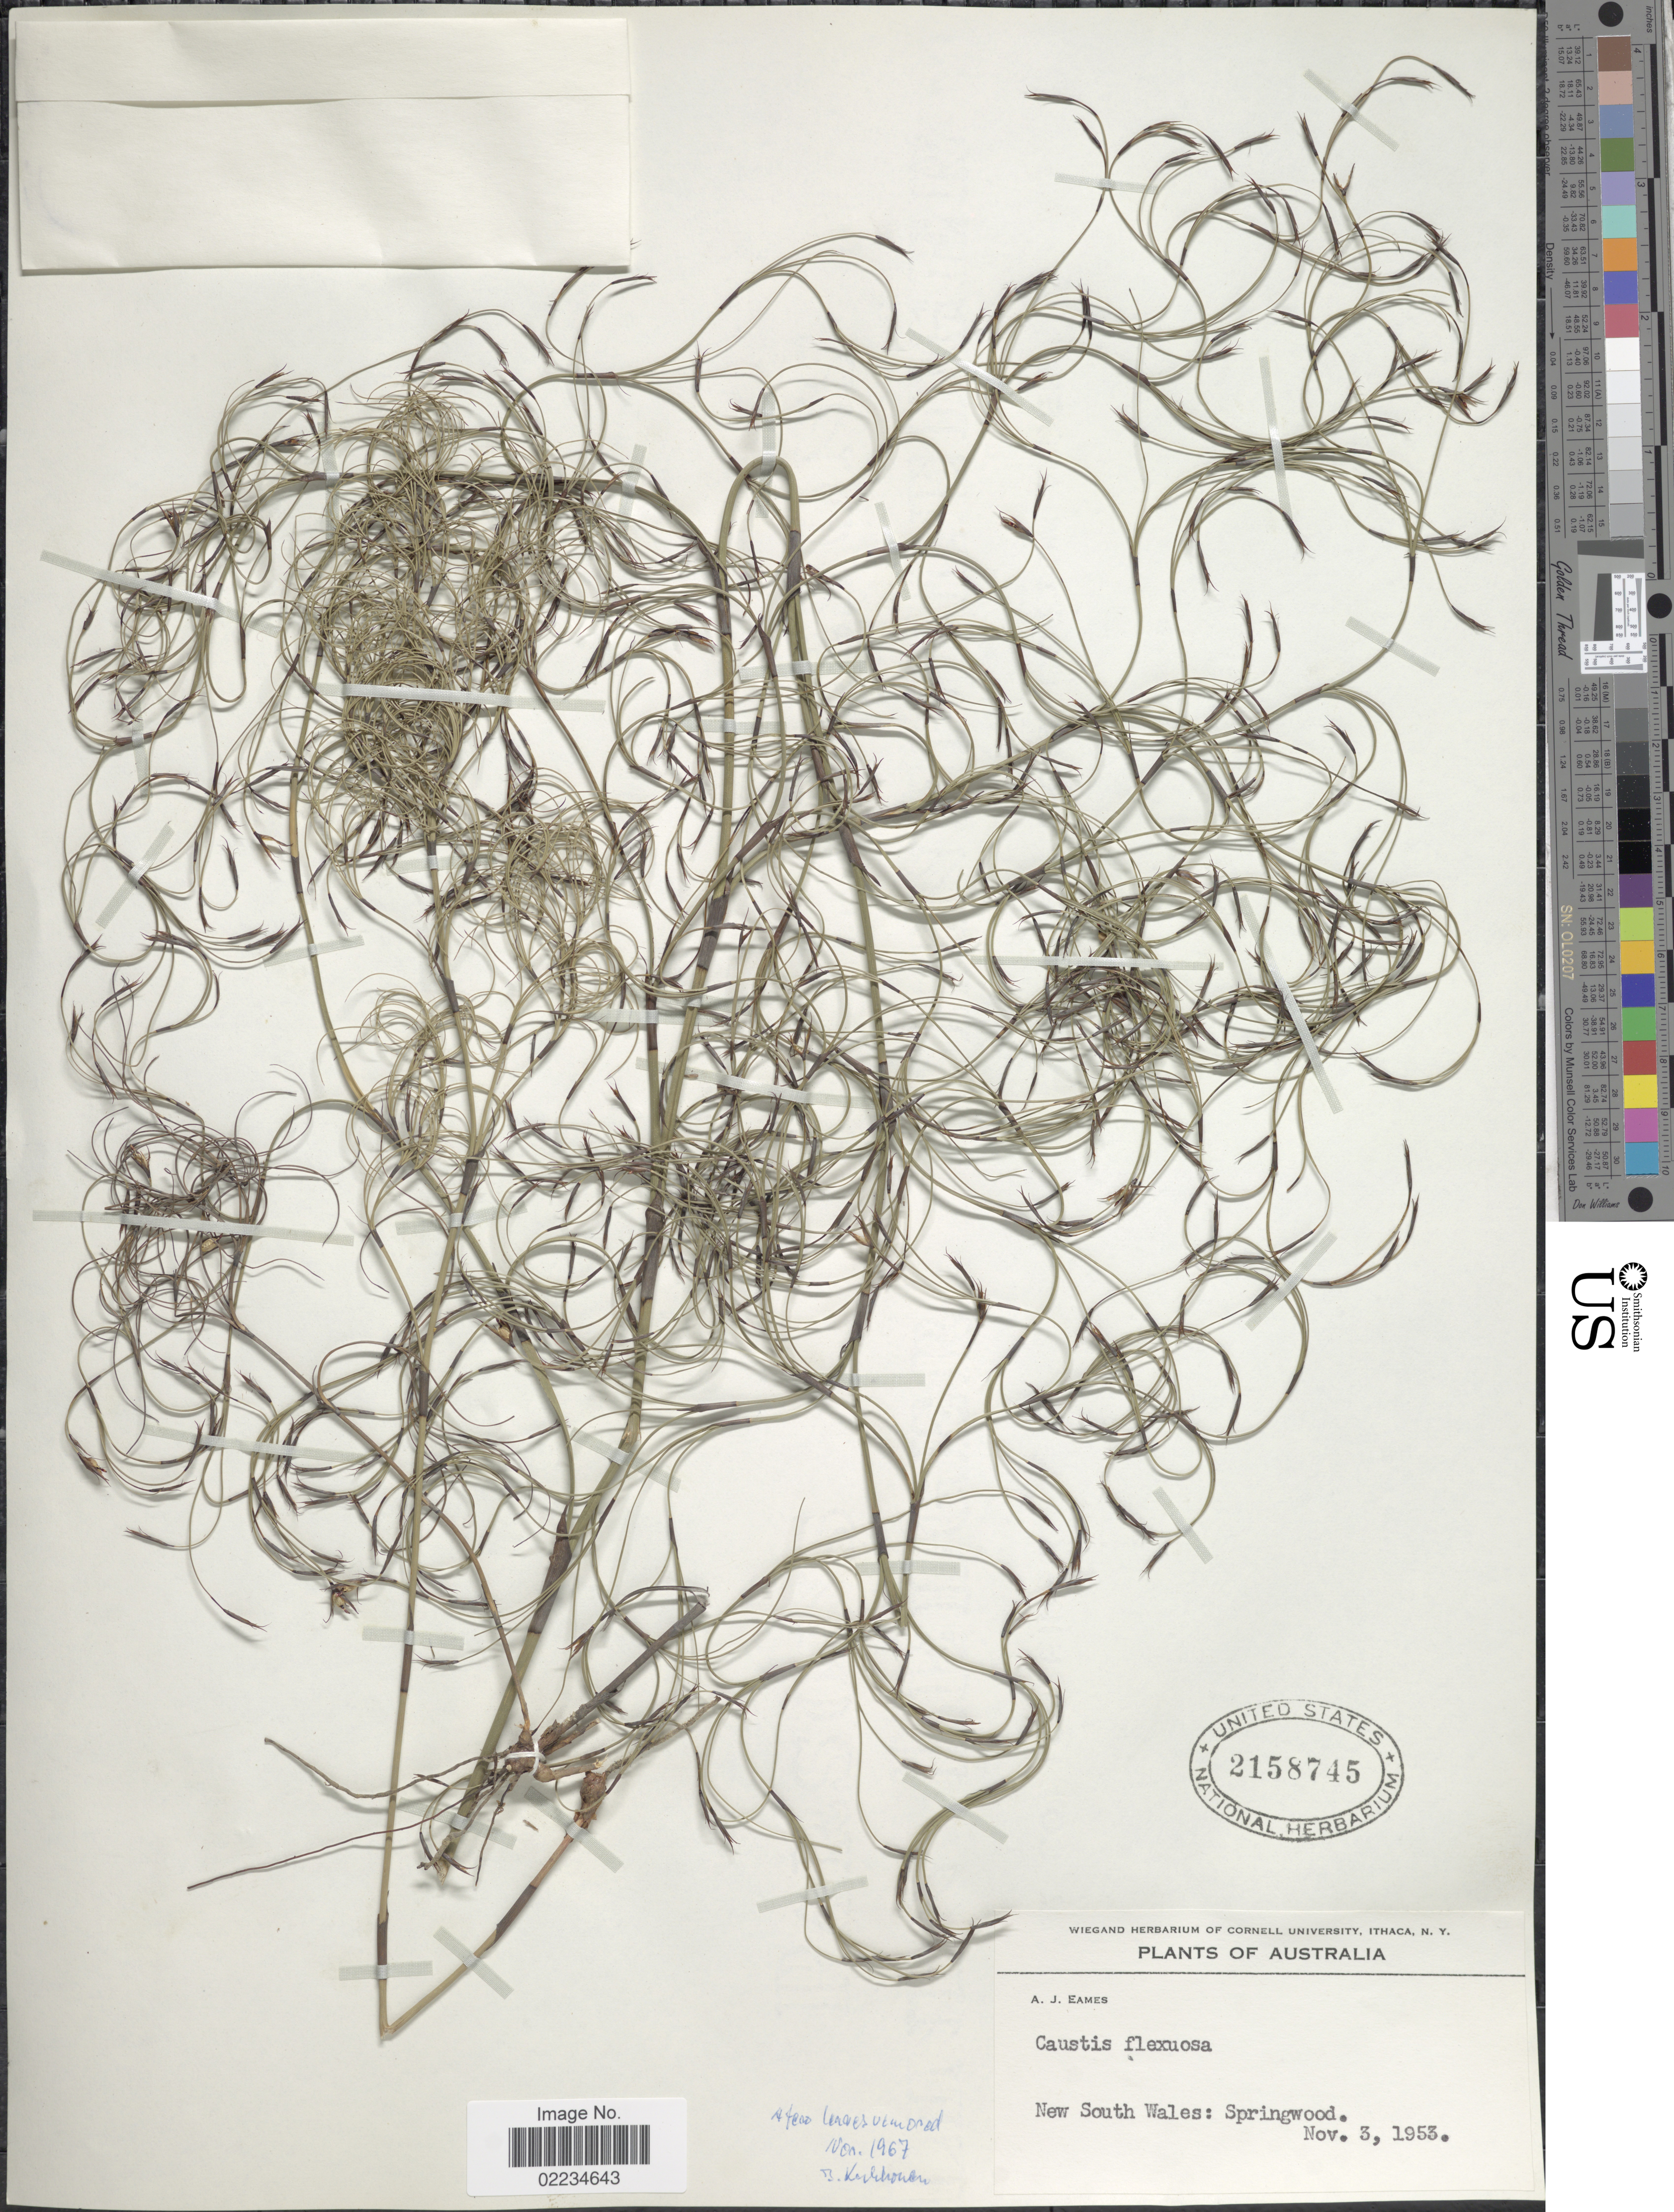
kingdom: Plantae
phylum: Tracheophyta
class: Liliopsida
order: Poales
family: Cyperaceae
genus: Caustis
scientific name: Caustis flexuosa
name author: R. Br.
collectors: A. J. Eames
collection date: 1953-11-03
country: Australia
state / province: New South Wales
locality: Springwood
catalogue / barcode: US 2158745